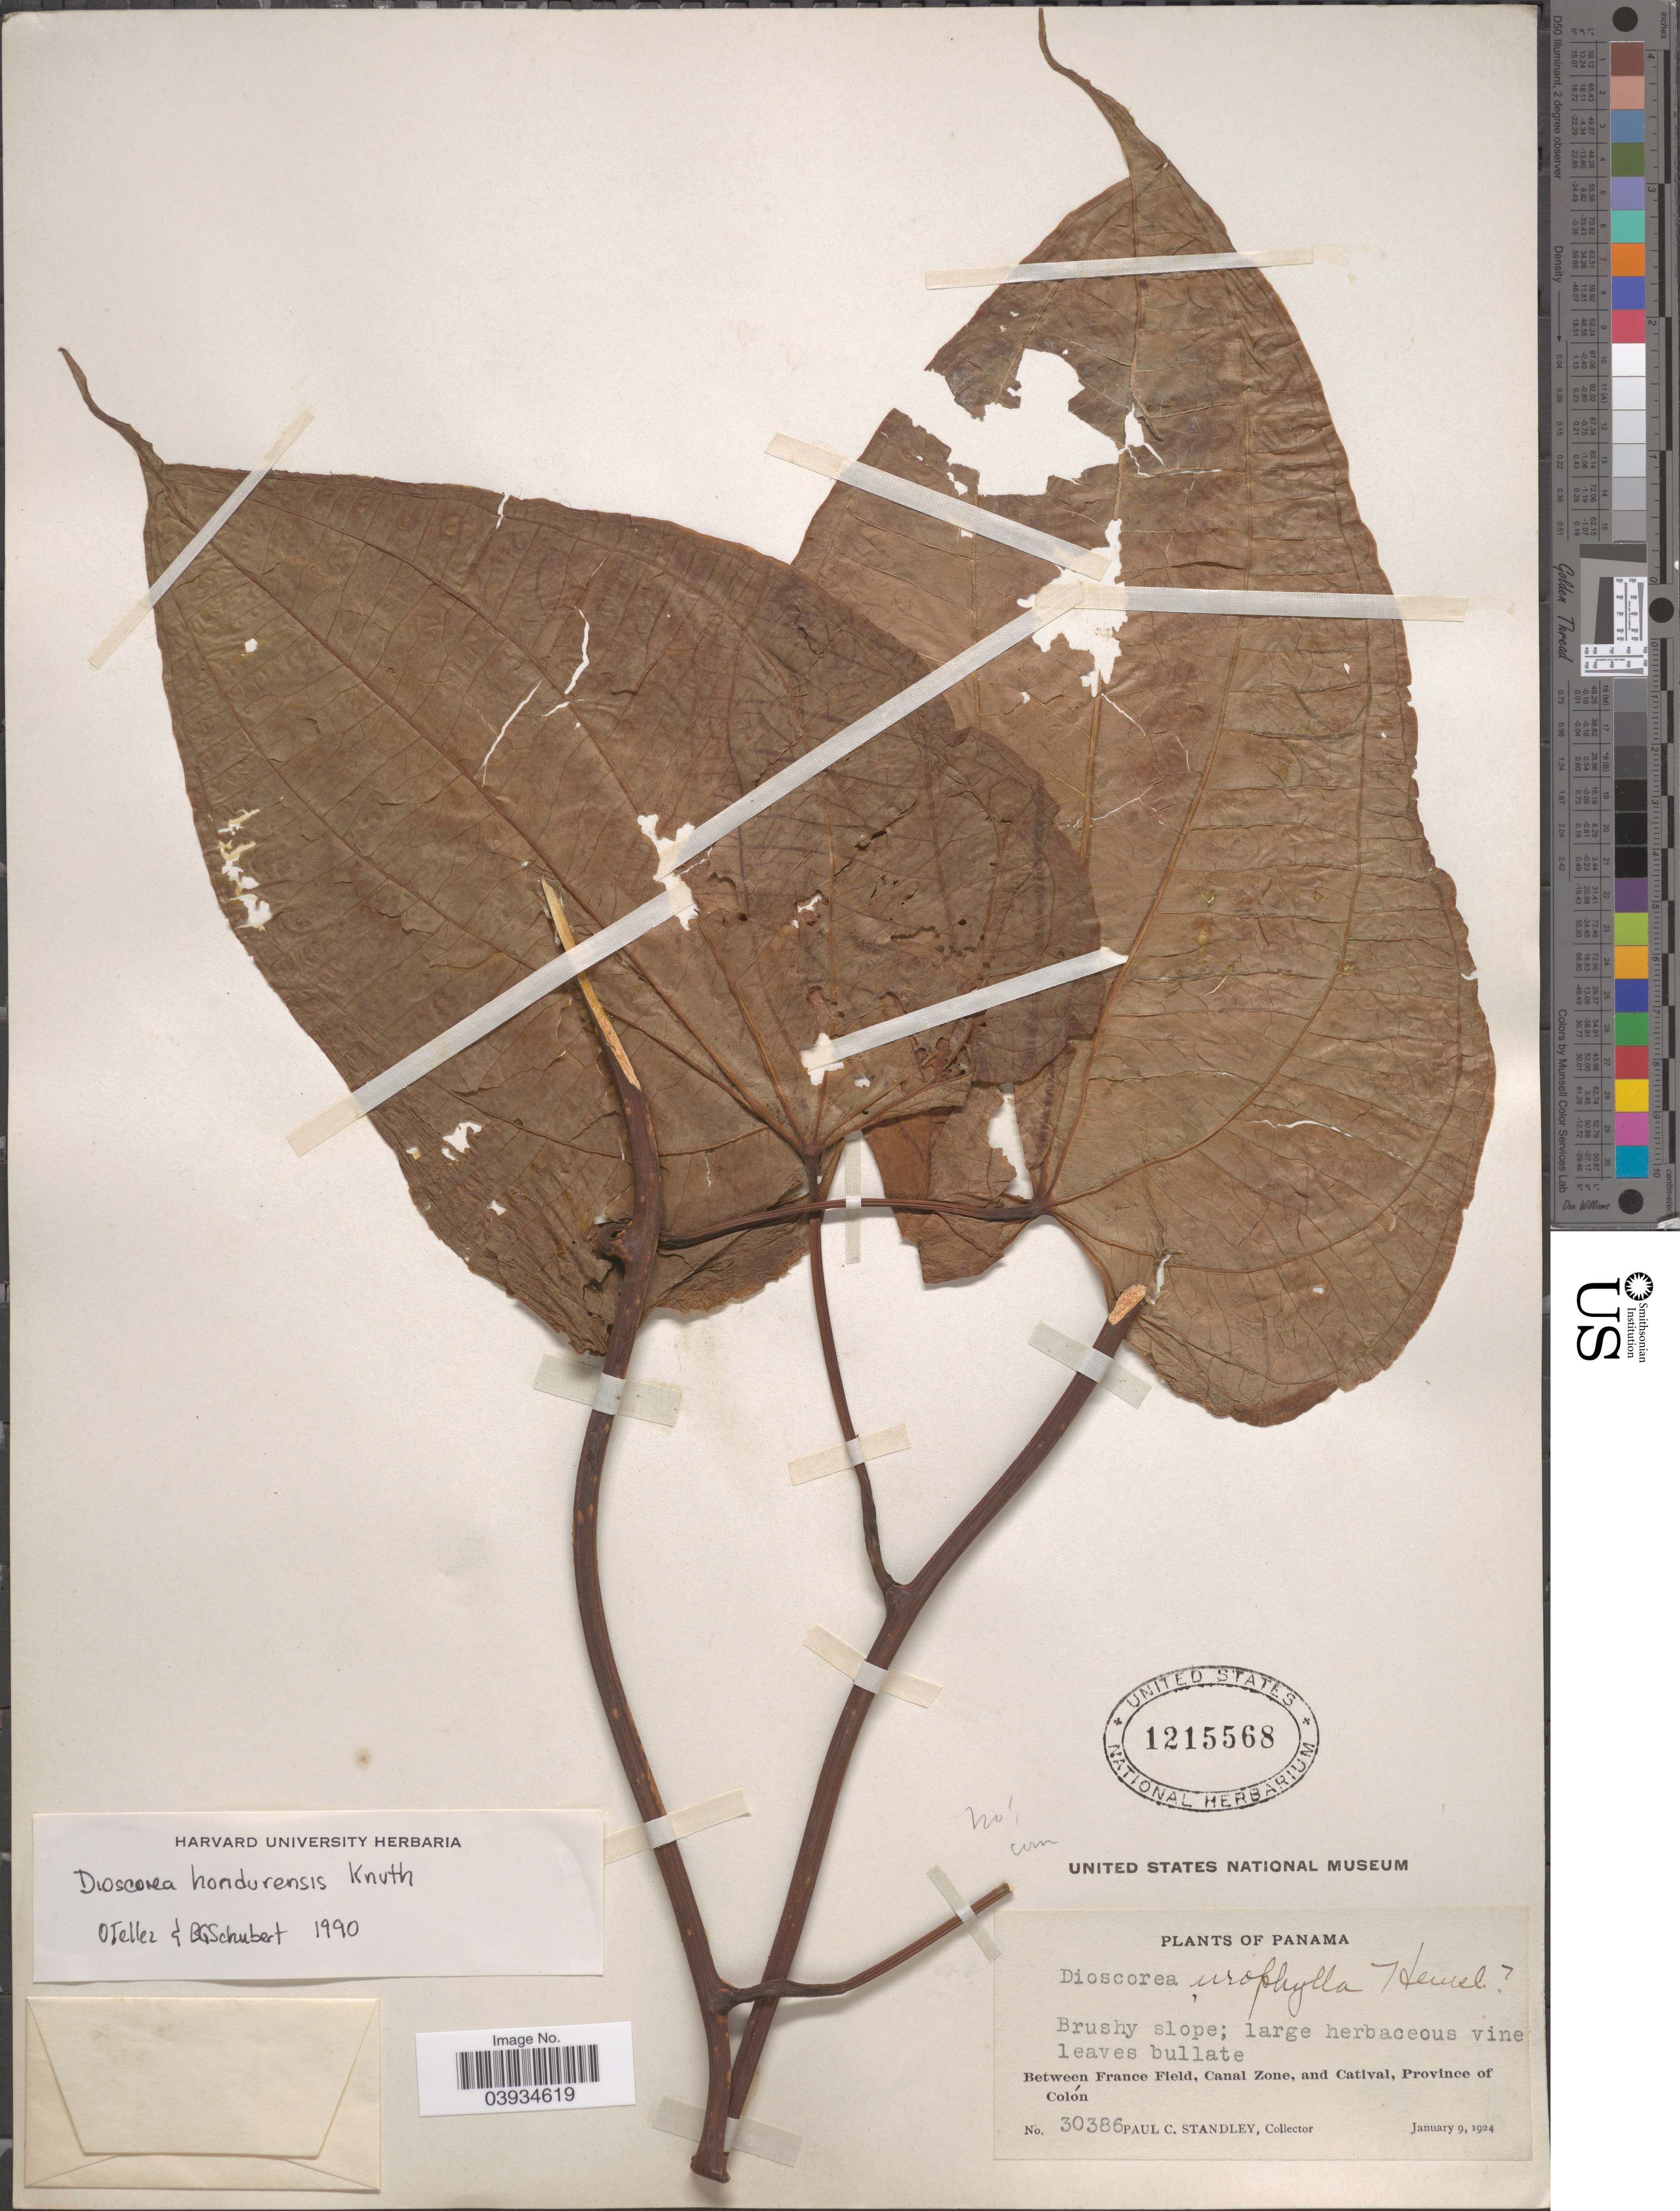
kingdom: Plantae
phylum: Tracheophyta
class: Liliopsida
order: Dioscoreales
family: Dioscoreaceae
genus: Dioscorea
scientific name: Dioscorea hondurensis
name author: R. Knuth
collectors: P. C. Standley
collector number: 30386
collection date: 1924-01-09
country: Panama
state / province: Colón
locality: Between France Field, Canal Zone, and Catival.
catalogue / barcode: US 1215568